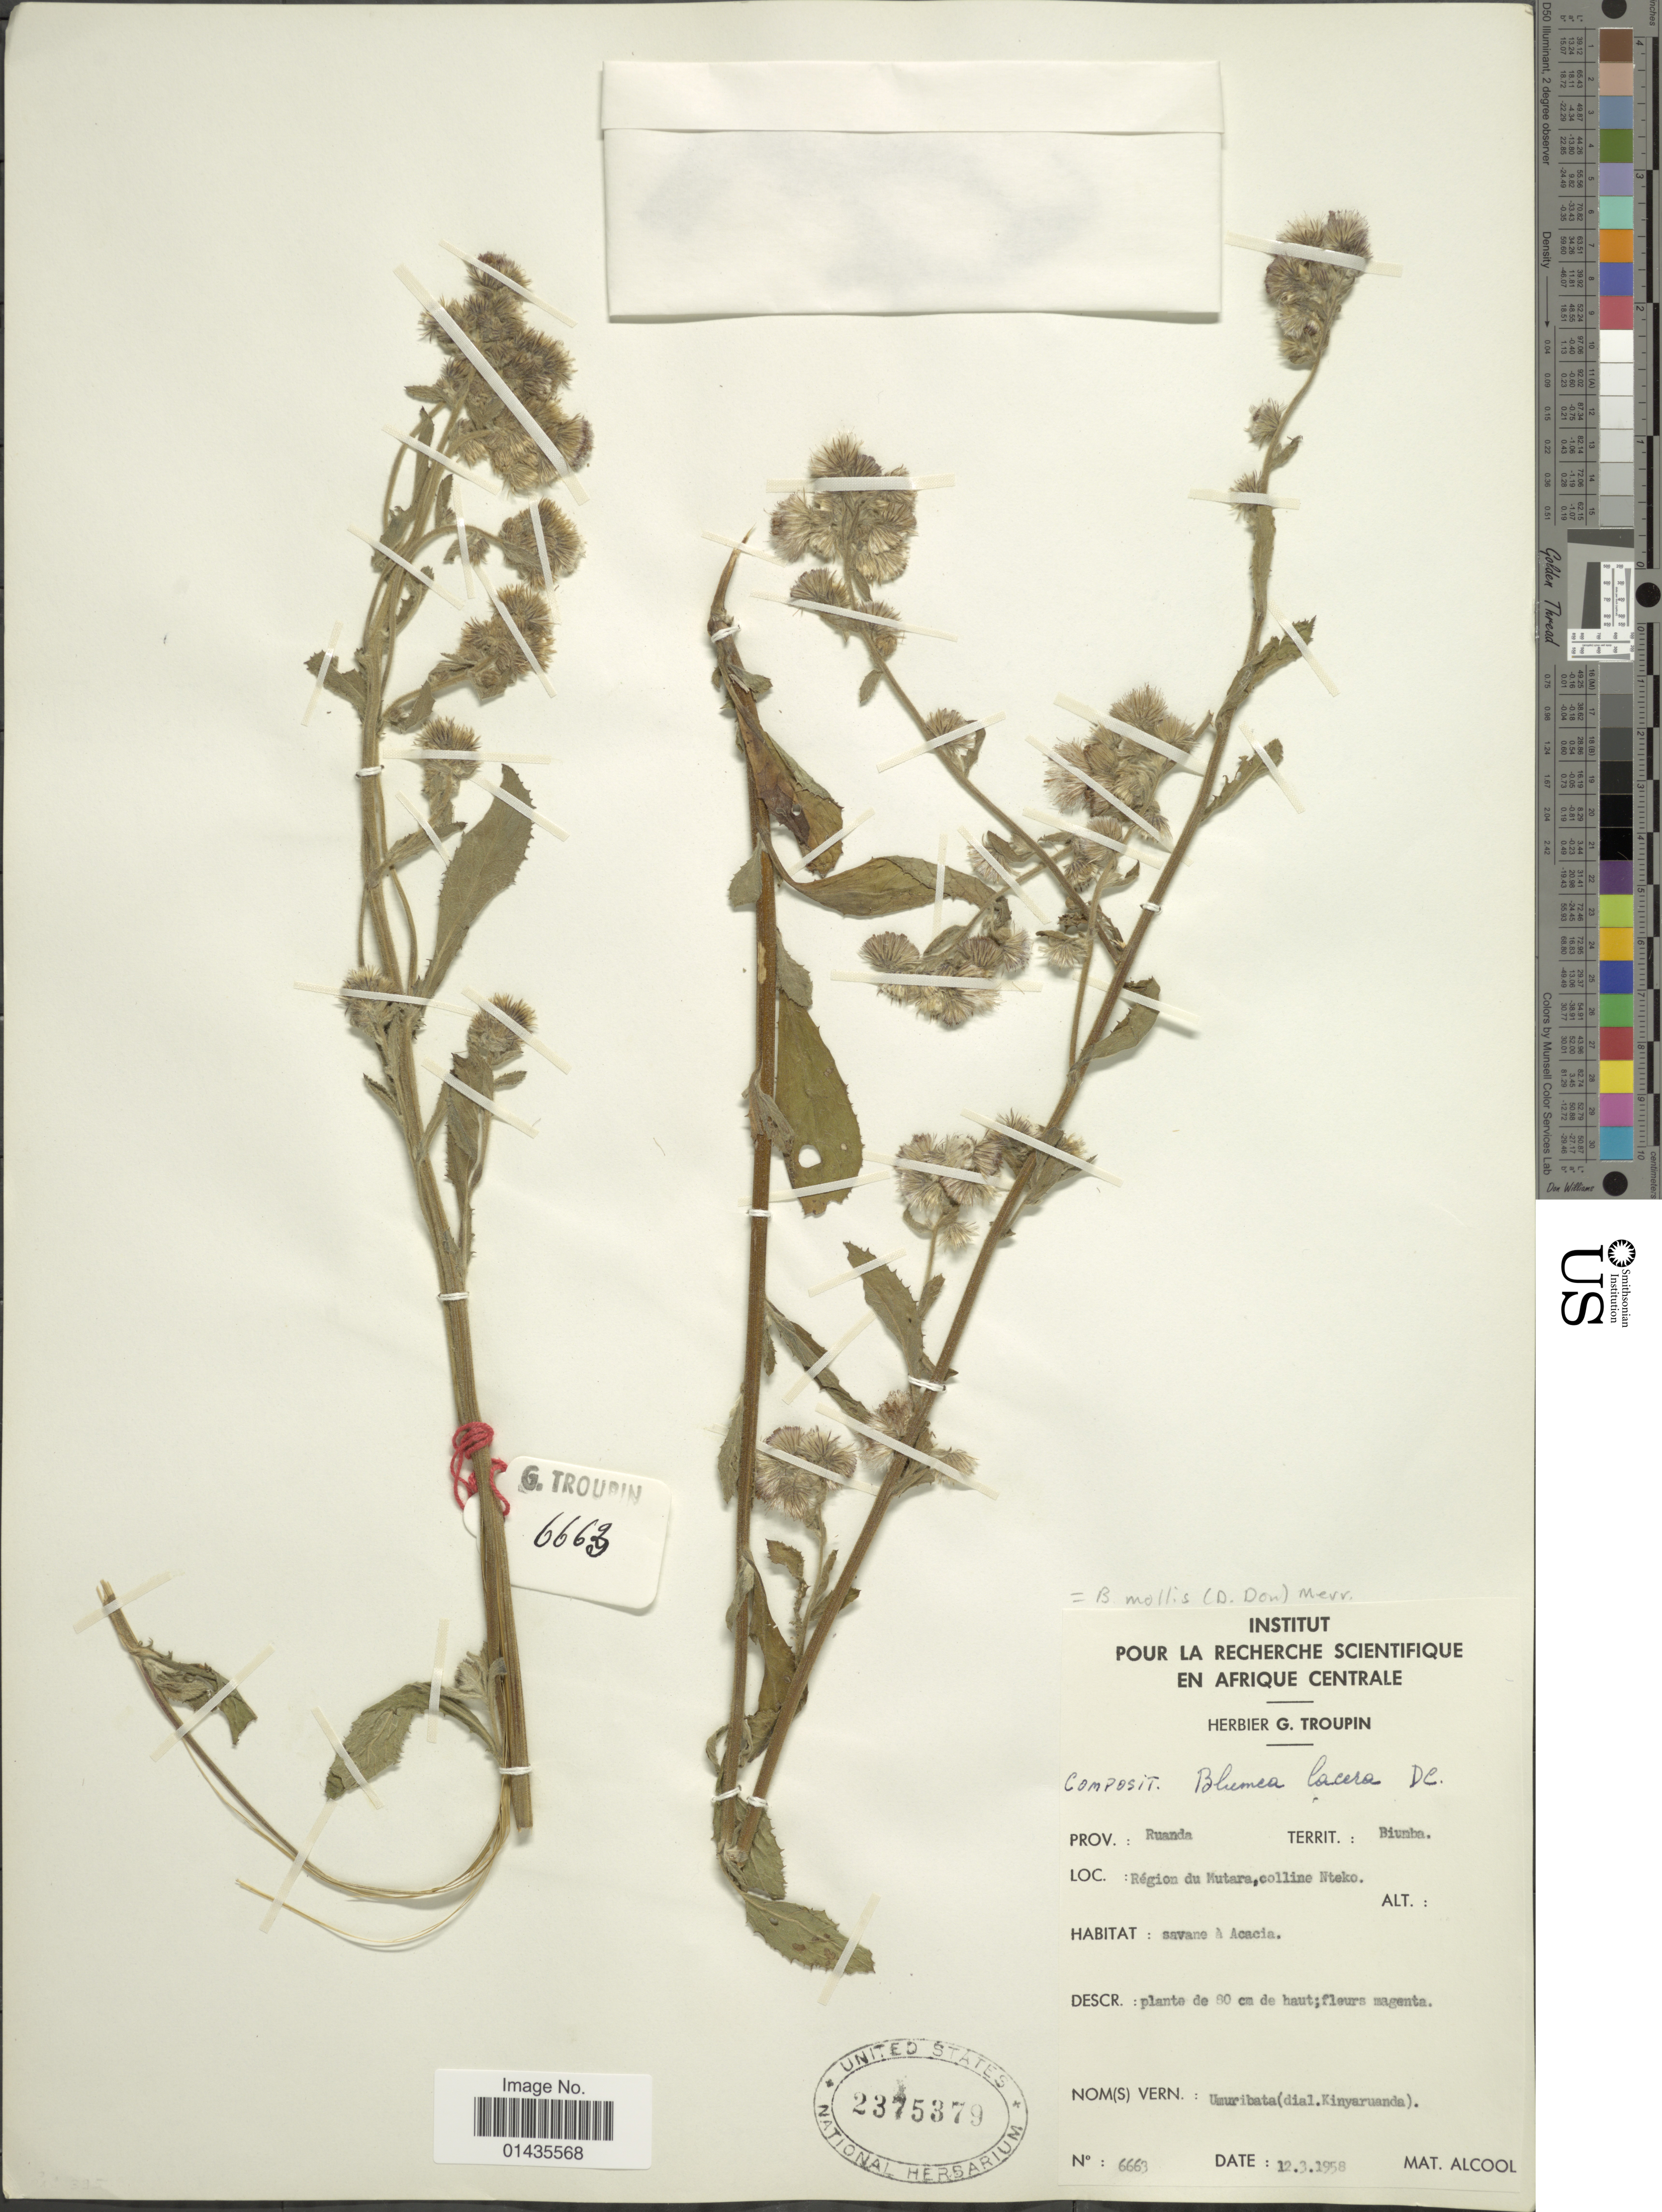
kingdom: Plantae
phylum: Tracheophyta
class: Magnoliopsida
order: Asterales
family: Asteraceae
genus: Blumea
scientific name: Blumea mollis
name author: (D. Don) Merr.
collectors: ex herb. G. Troupin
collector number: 6663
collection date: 1958-03-12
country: Rwanda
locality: Prov. Ruanda, Territ. Biumba, Region du Mutara, colline Nteko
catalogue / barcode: US 2375379